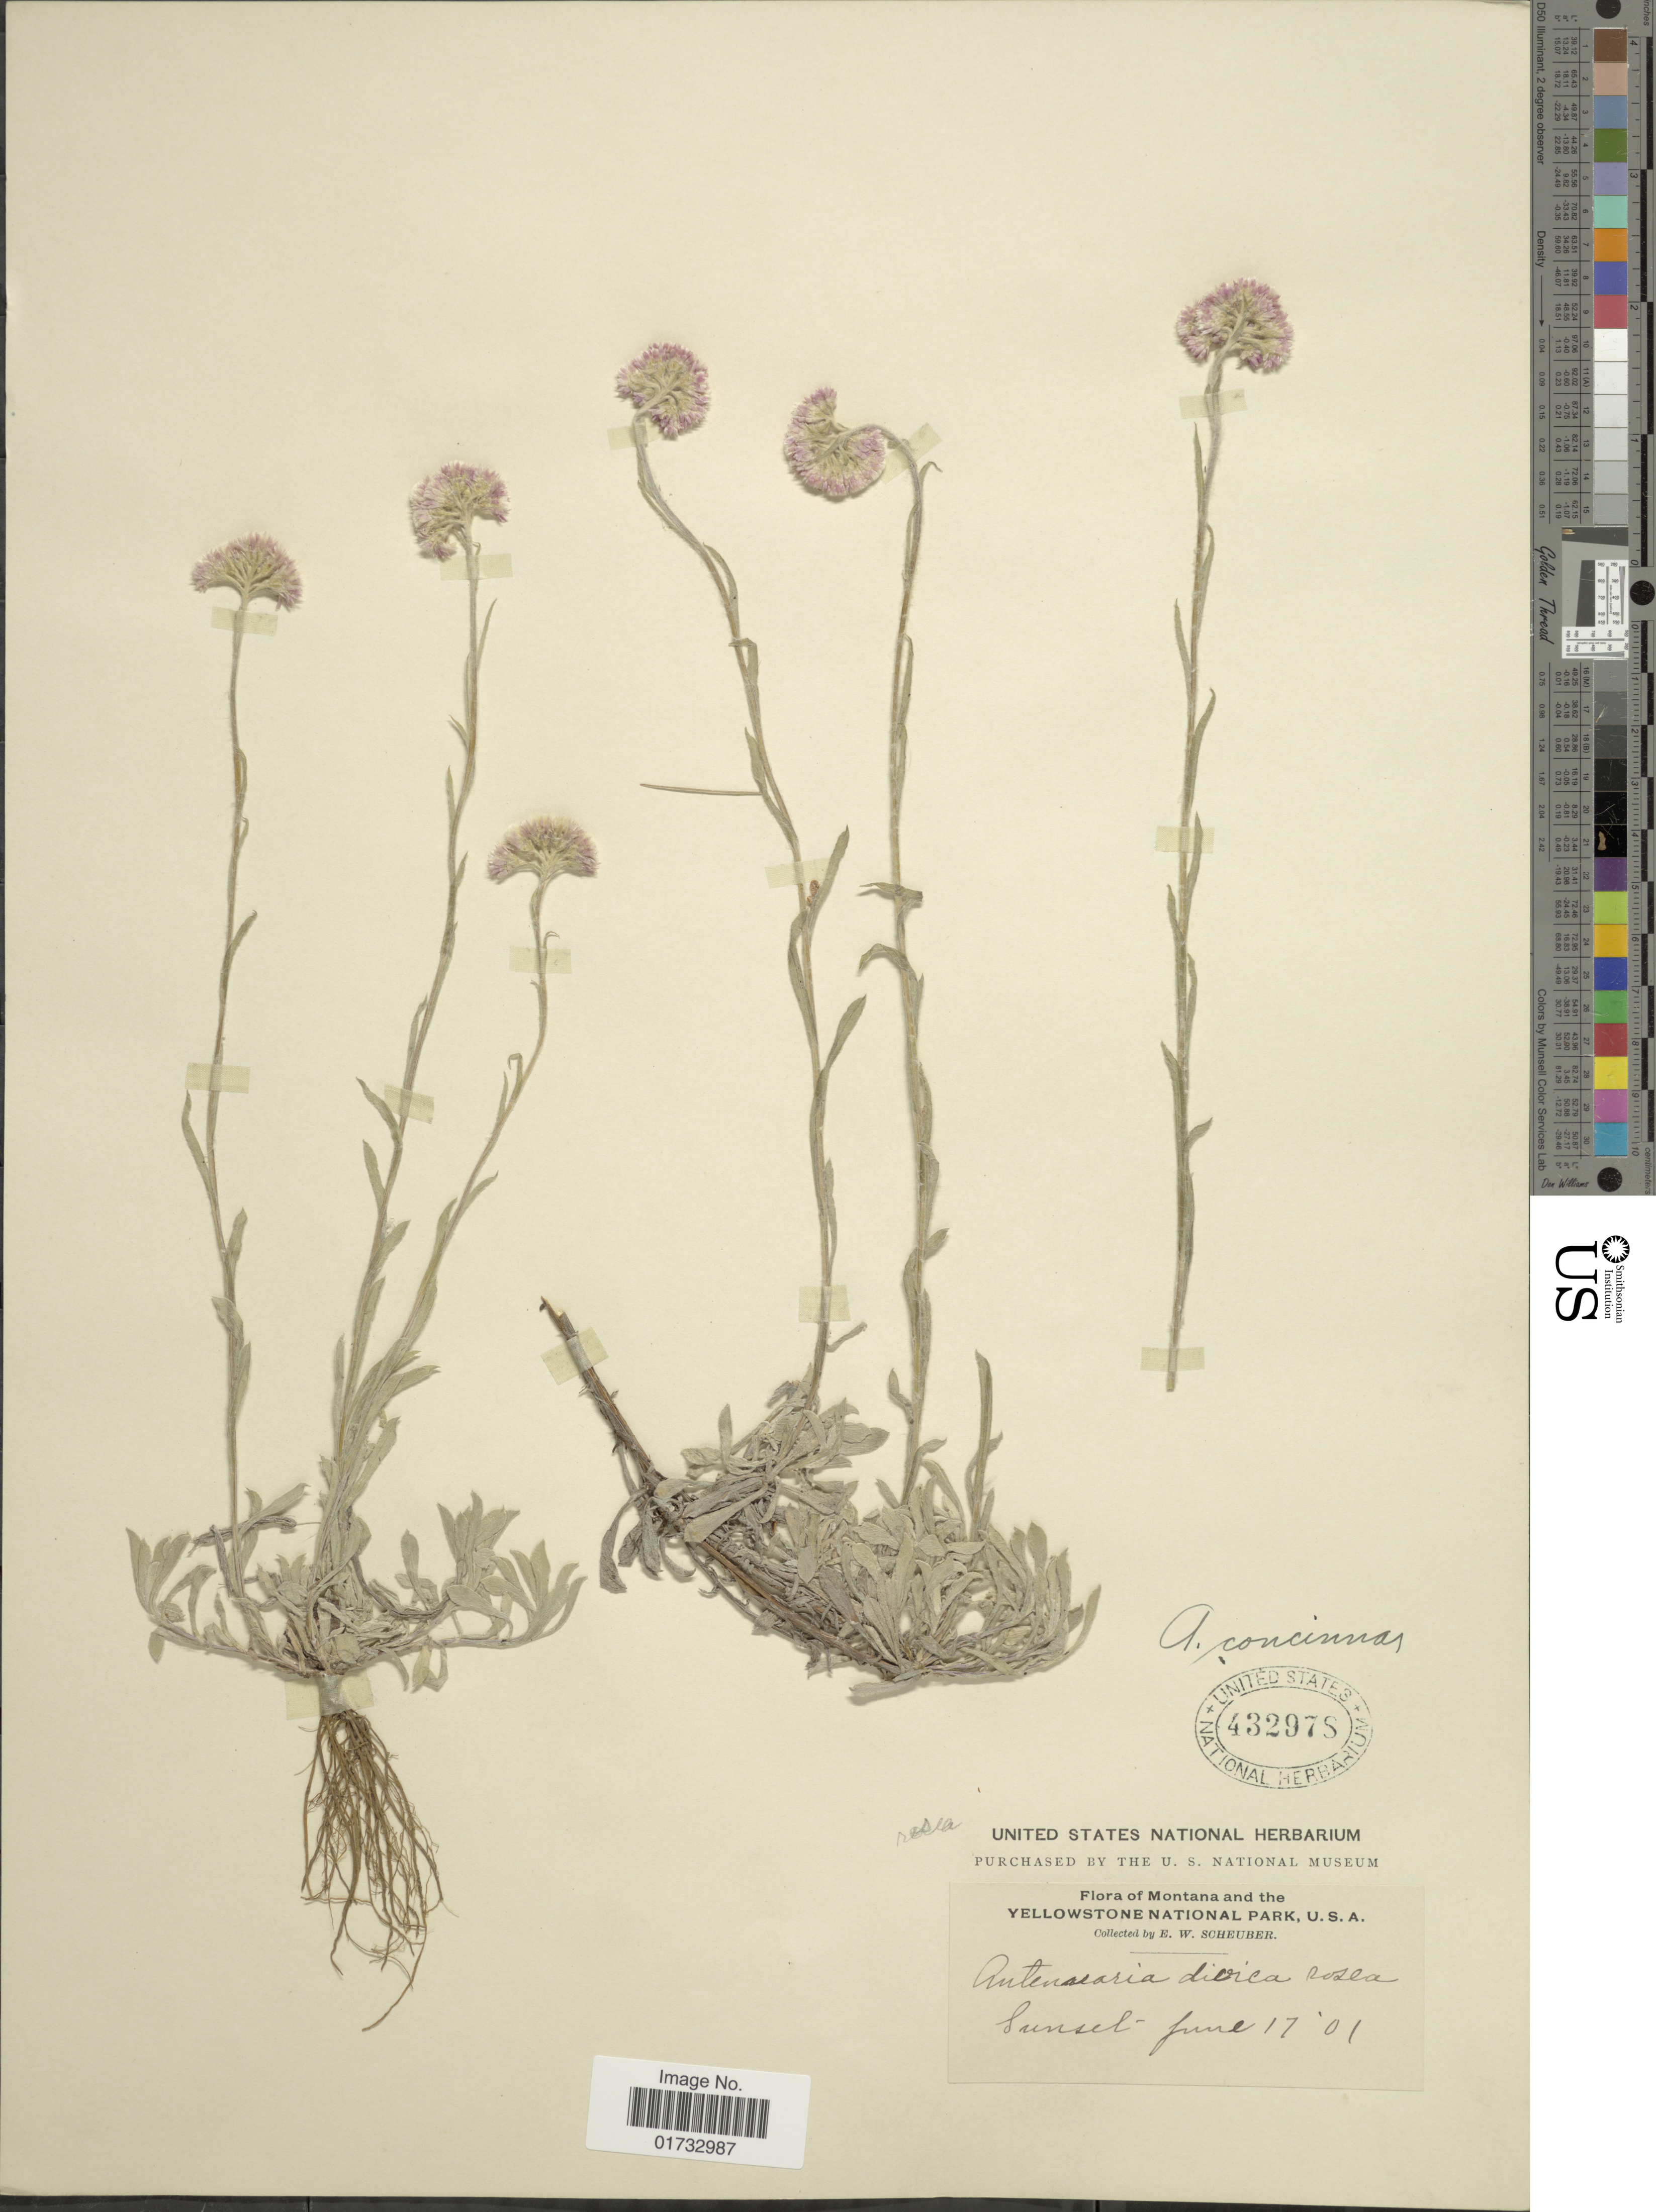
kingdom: Plantae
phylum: Tracheophyta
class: Magnoliopsida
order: Asterales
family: Asteraceae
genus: Antennaria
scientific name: Antennaria rosea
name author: Greene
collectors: E. Scheuber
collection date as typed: Transcribed d/m/y: 17/6/1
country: United States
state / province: Montana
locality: Yellowstone National Park, Sunset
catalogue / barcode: US 432978